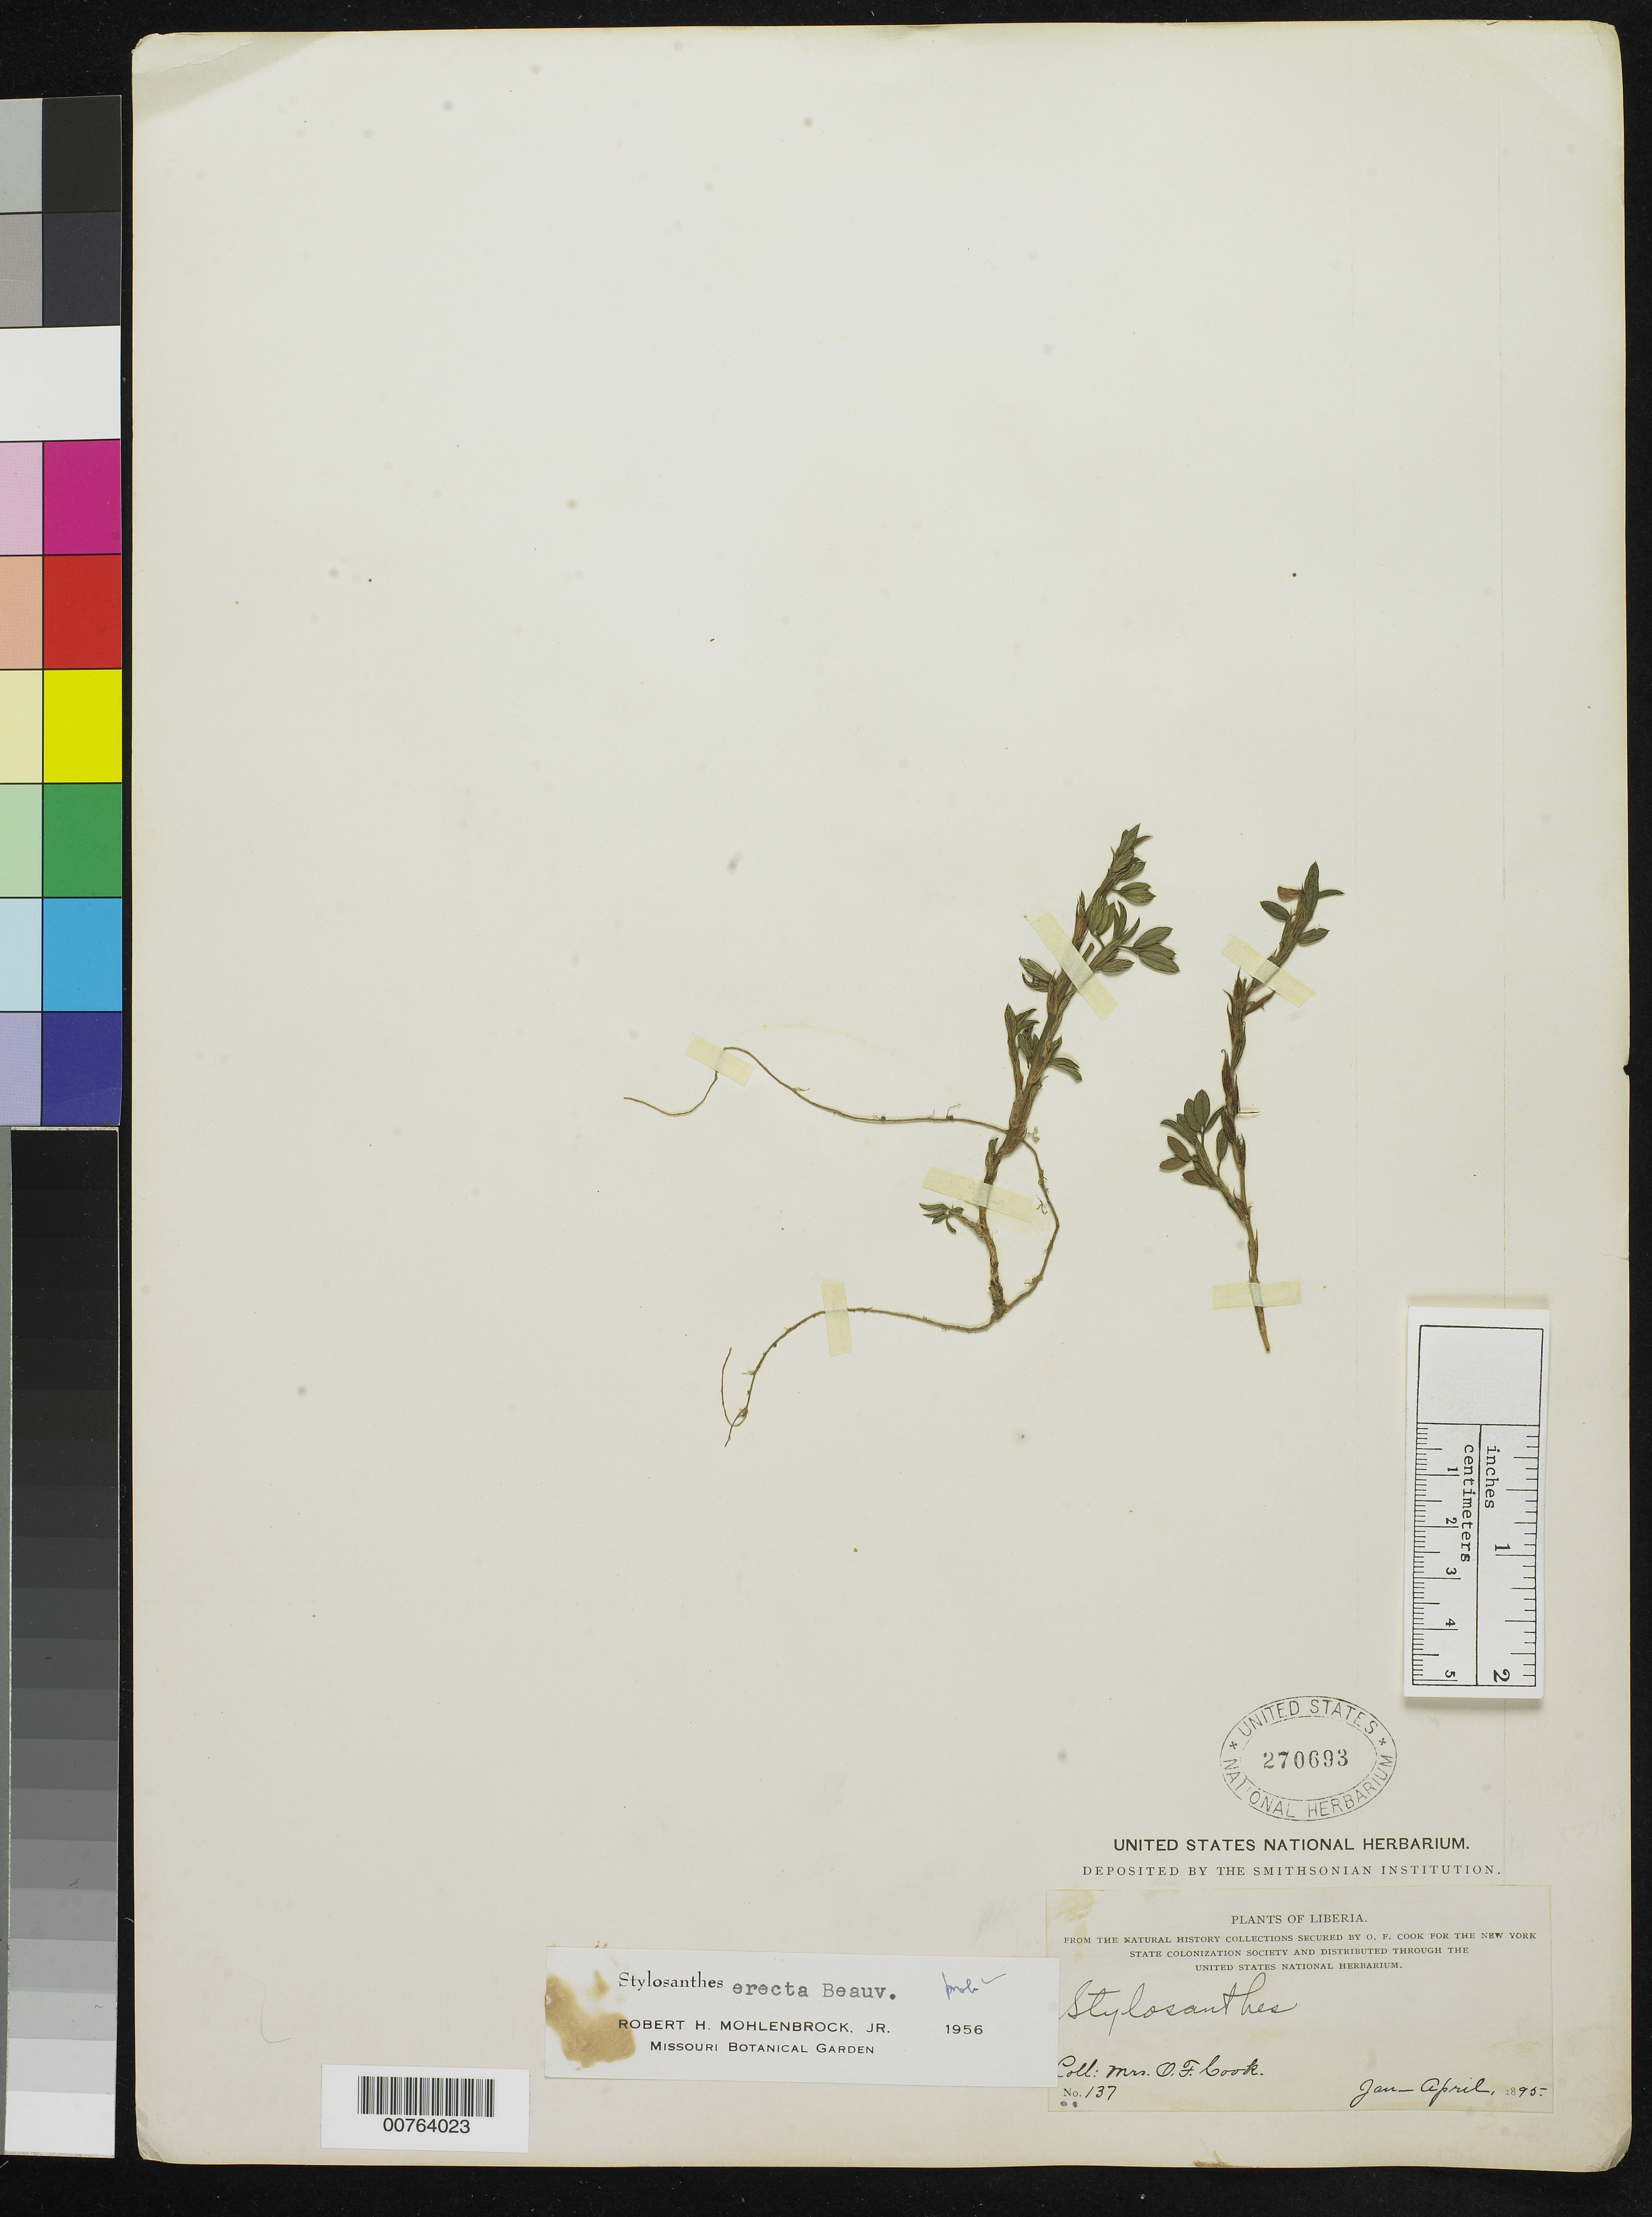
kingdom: Plantae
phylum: Tracheophyta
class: Magnoliopsida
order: Fabales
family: Fabaceae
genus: Stylosanthes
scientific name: Stylosanthes erecta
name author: P. Beauv.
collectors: Alice C. Cook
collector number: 137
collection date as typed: Jan 1895 to -- Apr 1895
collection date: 1895-01/1895-04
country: Liberia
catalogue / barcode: US 270693